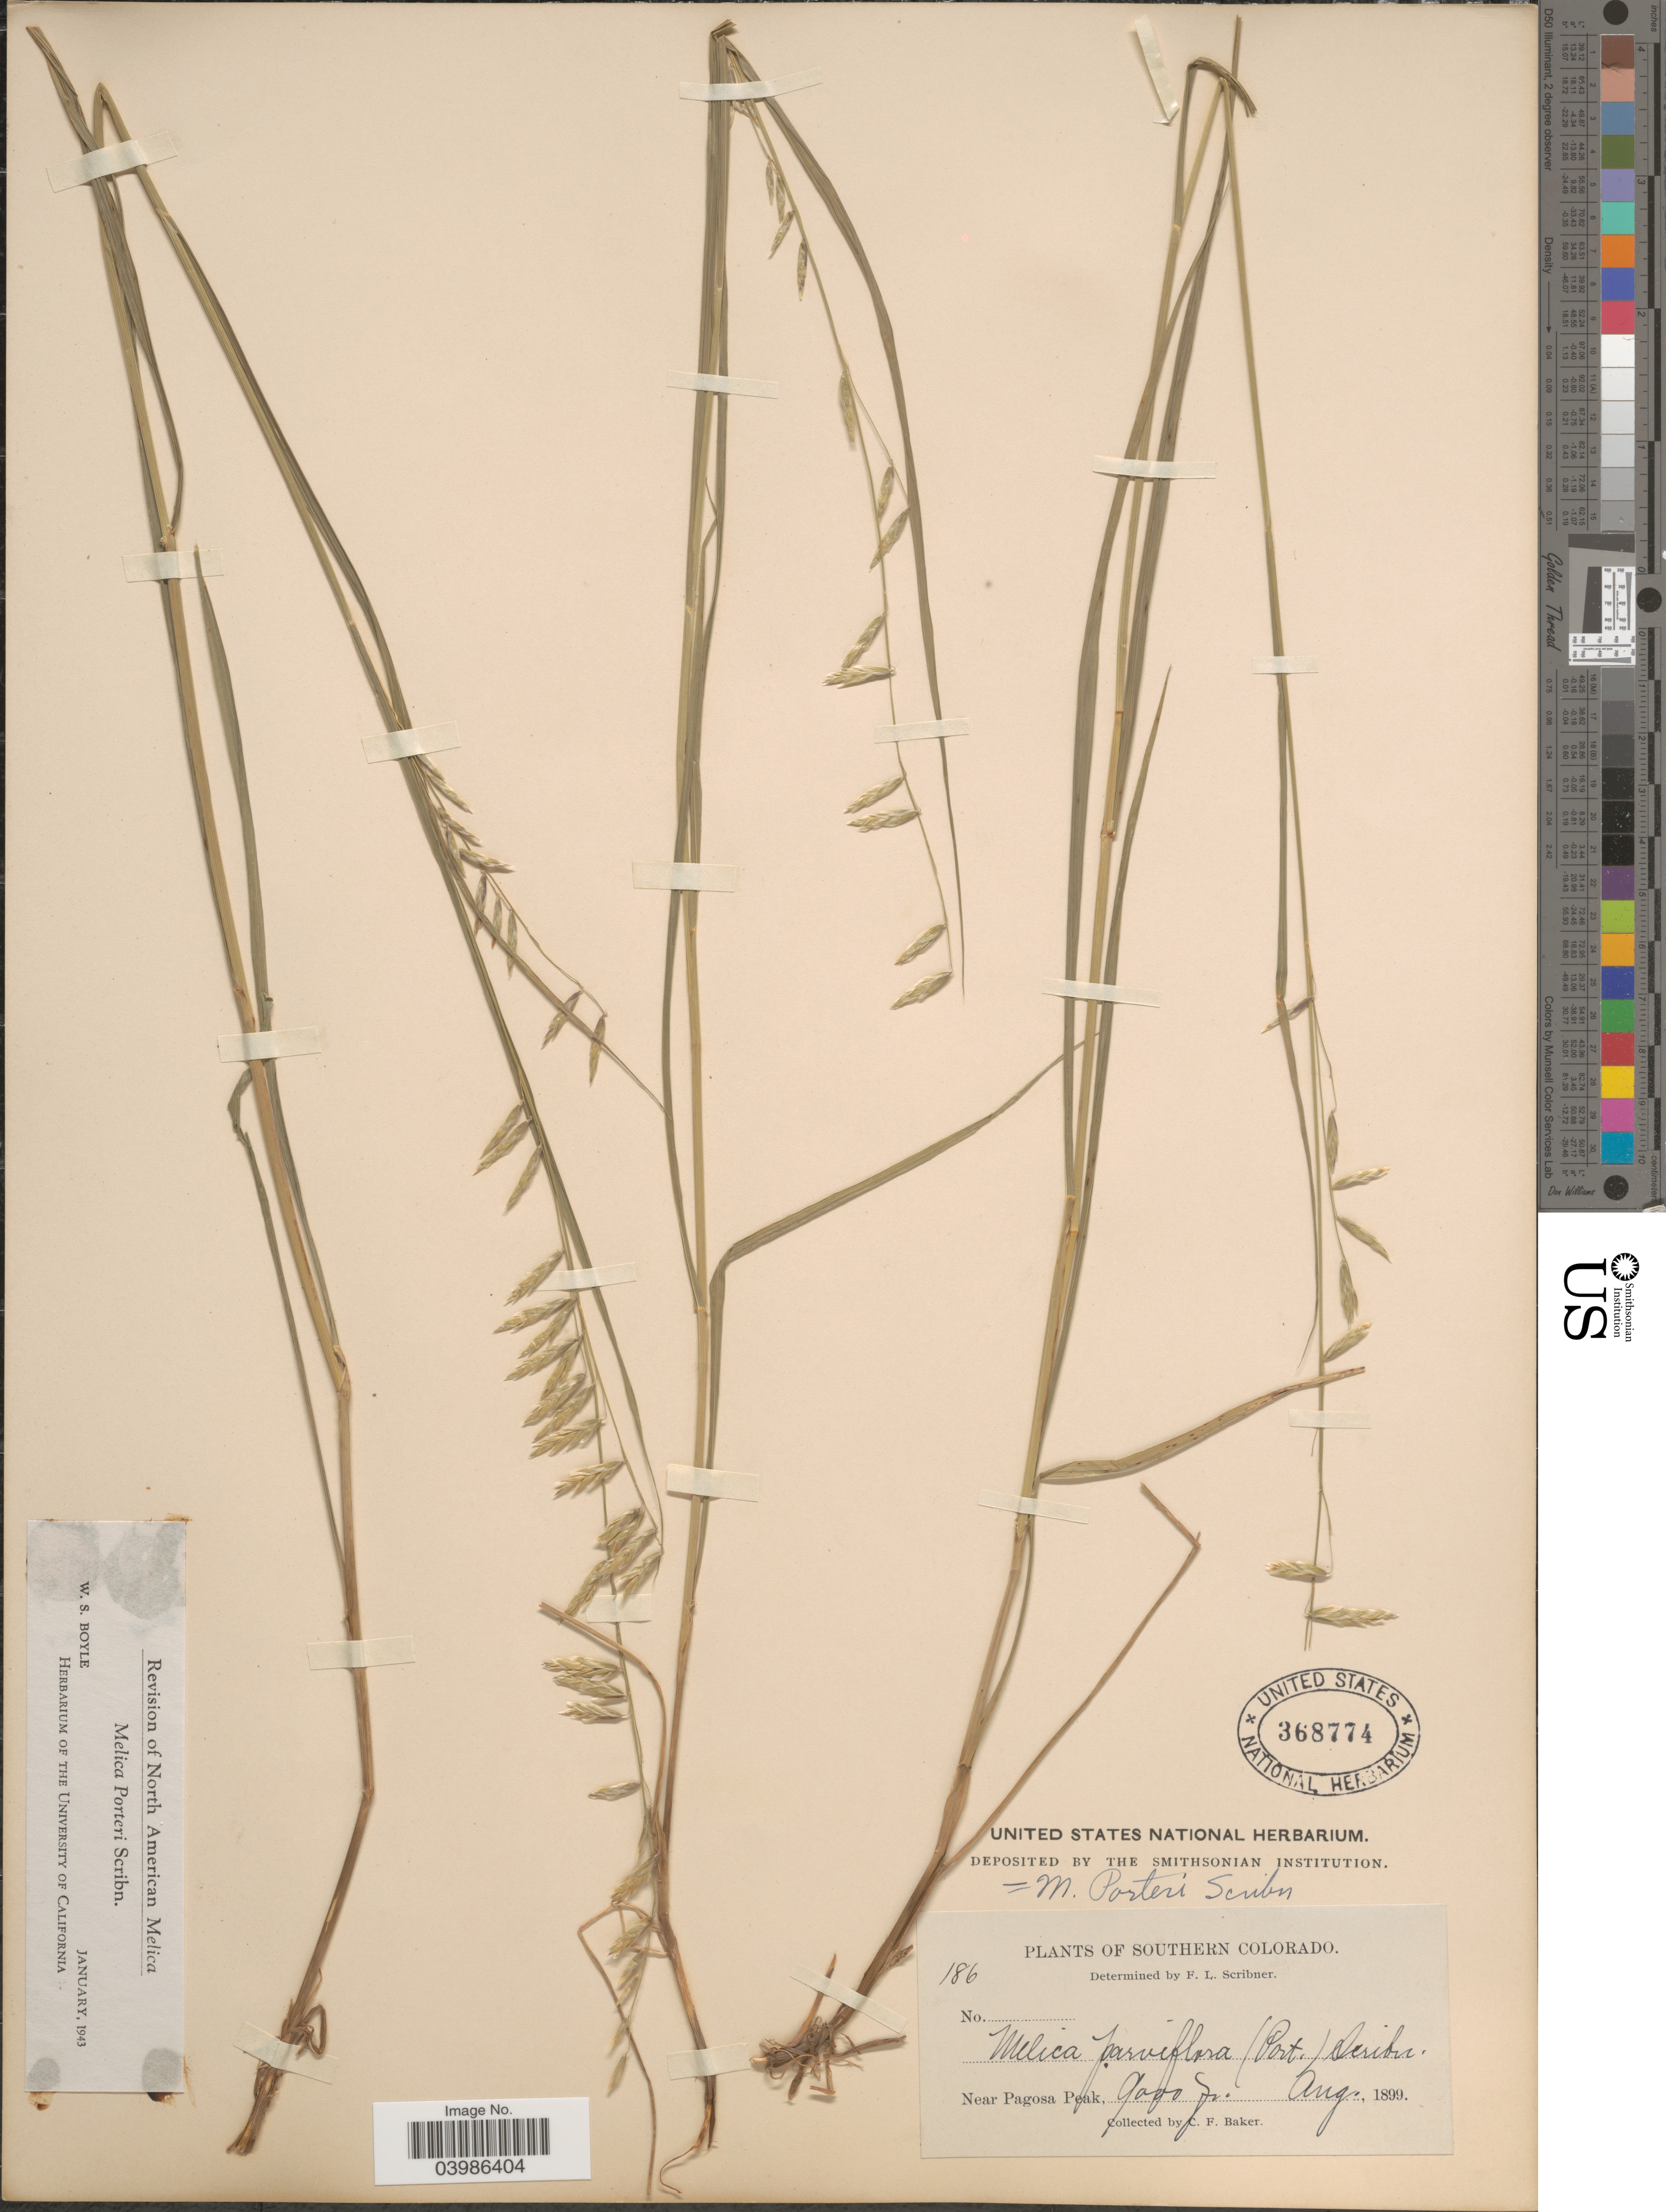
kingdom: Plantae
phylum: Tracheophyta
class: Liliopsida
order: Poales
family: Poaceae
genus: Melica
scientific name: Melica porteri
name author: Scribn.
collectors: C. F. Baker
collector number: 186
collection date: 1899-08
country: United States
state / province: Colorado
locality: Southern Colorado. Near Pagosa Peak.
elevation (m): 2743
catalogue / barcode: US 368774